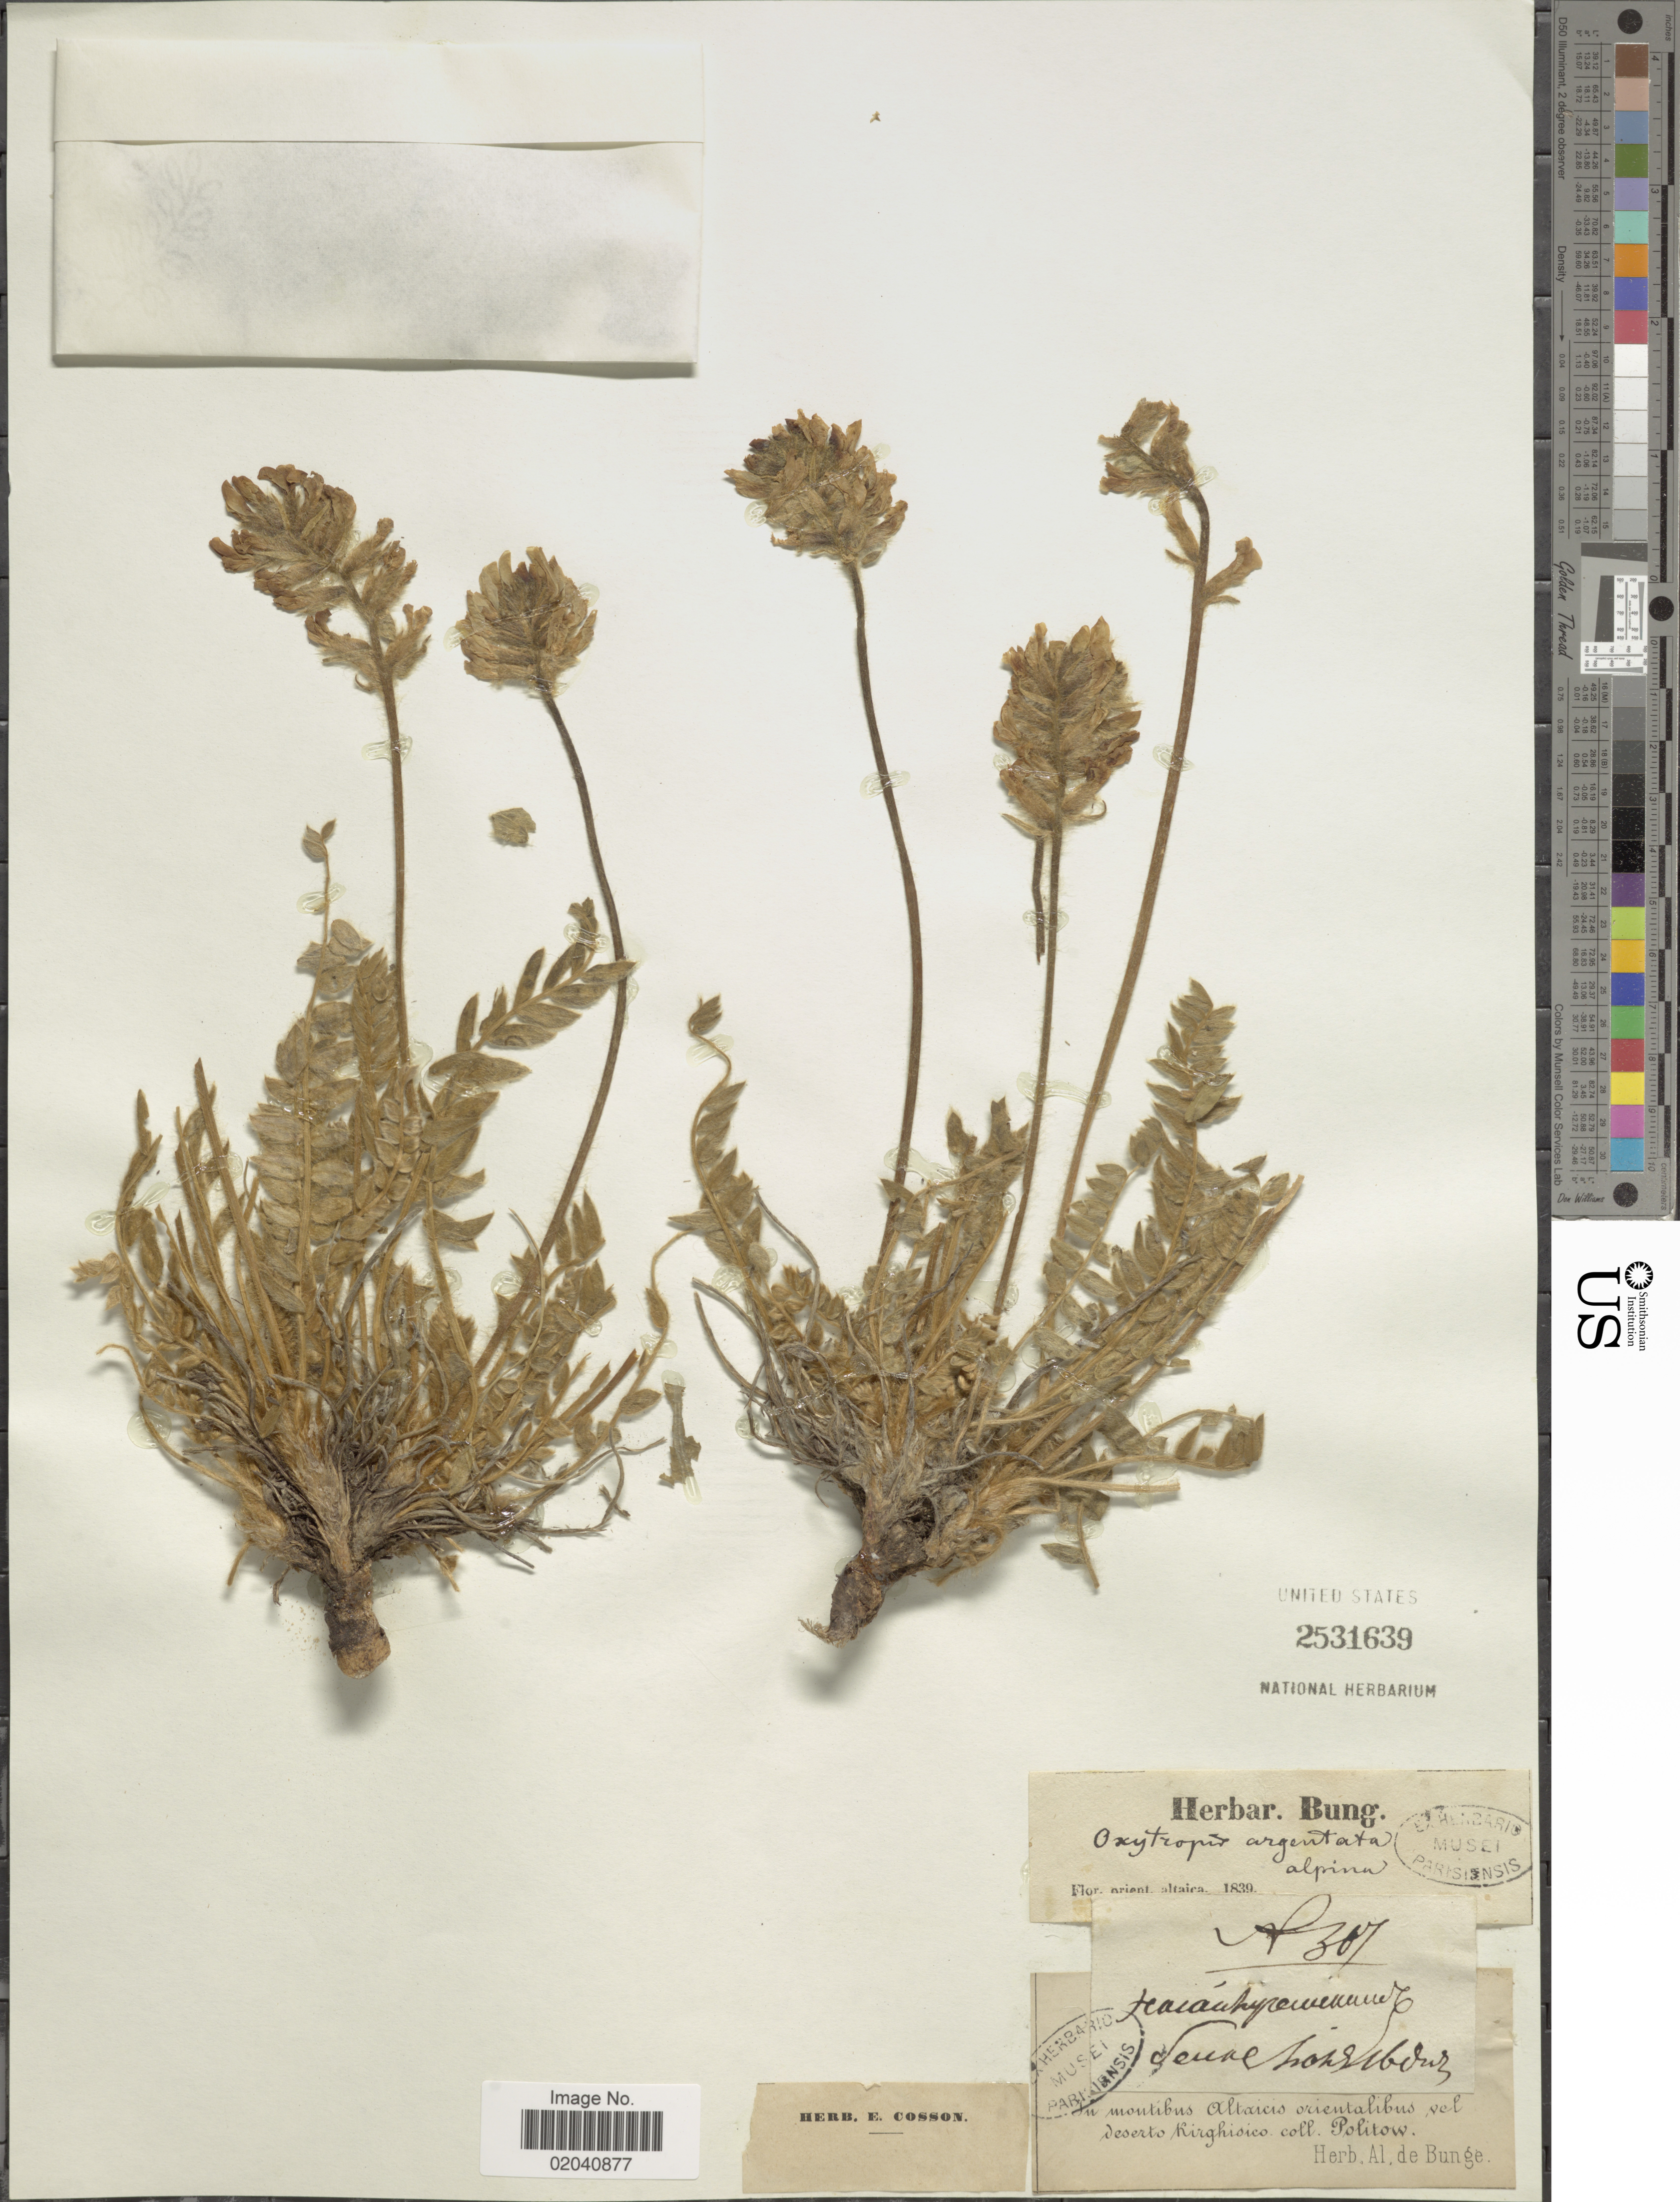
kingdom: Plantae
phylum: Tracheophyta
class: Magnoliopsida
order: Fabales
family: Fabaceae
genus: Oxytropis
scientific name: Oxytropis argyrophylla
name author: Ledeb.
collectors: -. Politow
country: Kyrgyzstan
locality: In montis Altaicis orientalibus vel deserto Kirghisico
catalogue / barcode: US 2531639